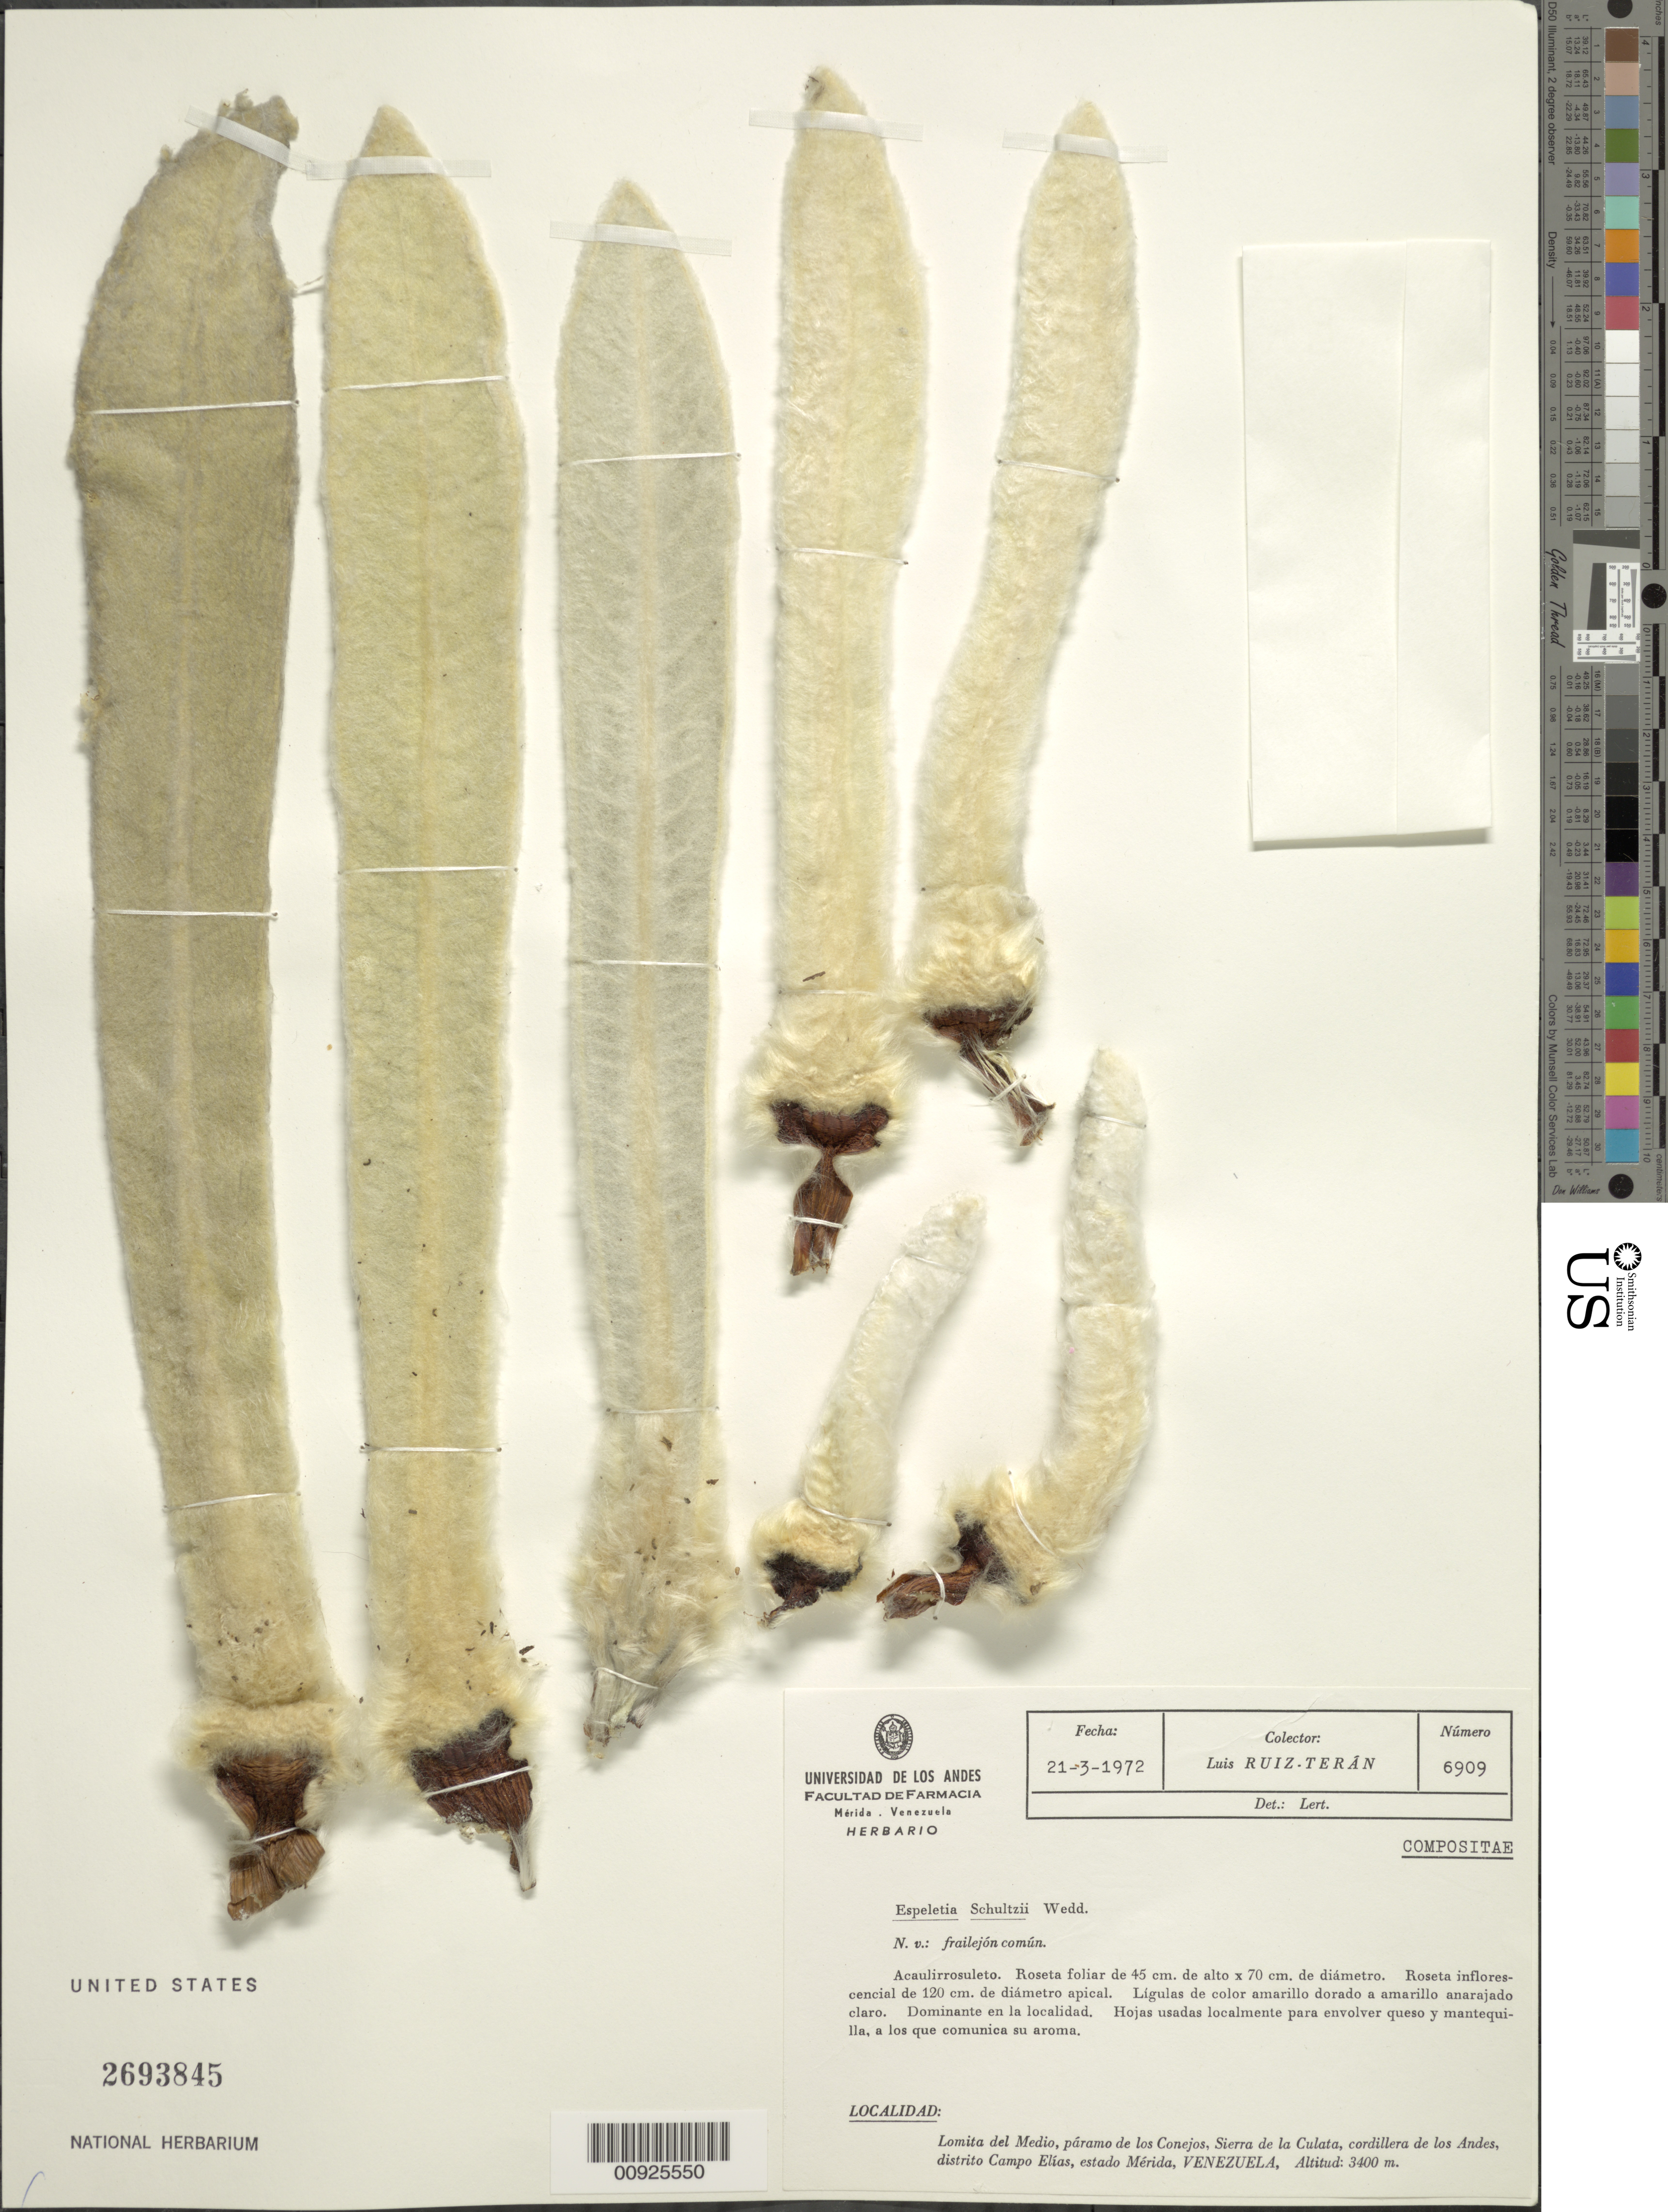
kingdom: Plantae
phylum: Tracheophyta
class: Magnoliopsida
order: Asterales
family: Asteraceae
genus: Espeletia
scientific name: Espeletia schultzii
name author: Wedd.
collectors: L. E. Ruíz-Terán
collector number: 6909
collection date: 1972-03-21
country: Venezuela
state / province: Mérida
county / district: Campo Elías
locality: Páramo de los Conejos. Páramo de los Conejos. Sierra de la Culata.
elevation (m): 3400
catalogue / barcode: US 2693845